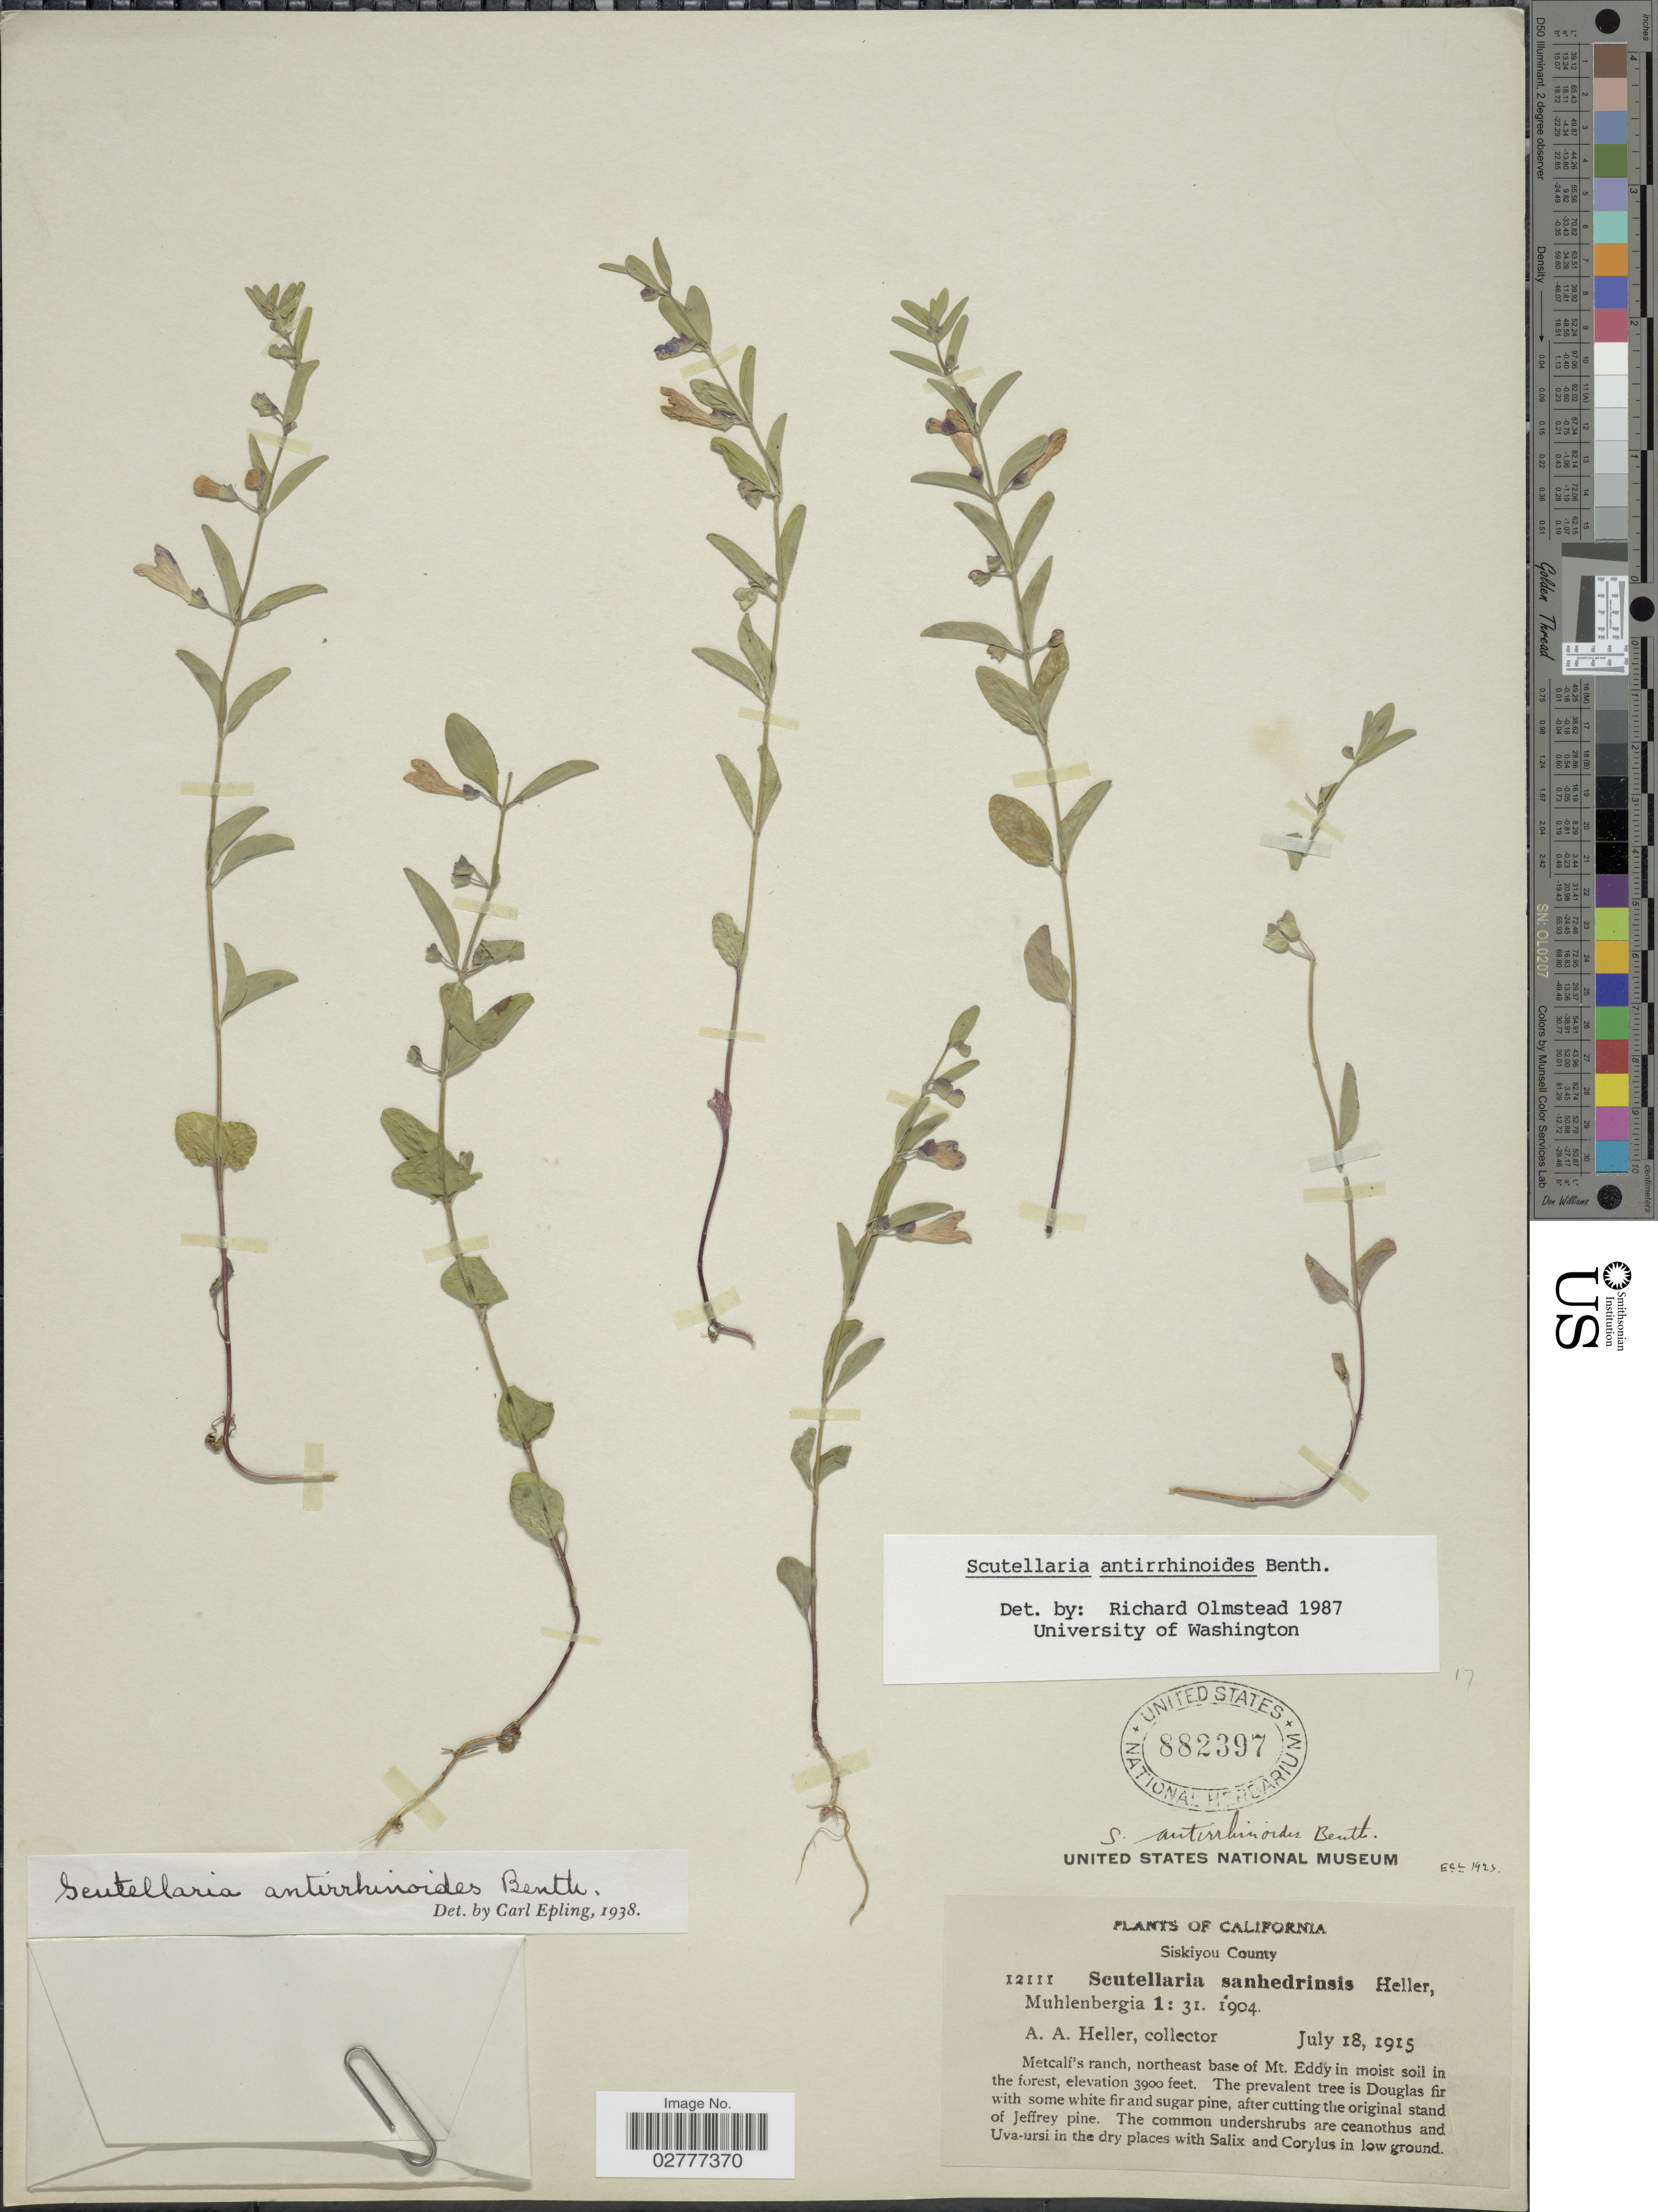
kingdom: Plantae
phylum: Tracheophyta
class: Magnoliopsida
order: Lamiales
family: Lamiaceae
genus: Scutellaria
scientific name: Scutellaria antirrhinoides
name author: Benth.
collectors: A. A. Heller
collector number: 12111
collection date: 1915-07-18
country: United States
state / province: California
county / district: Siskiyou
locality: Siskiyou County. Metcalf's ranch, northeast base of Mt. Eddy in moist soil in the forest.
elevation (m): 1189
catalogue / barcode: US 882397